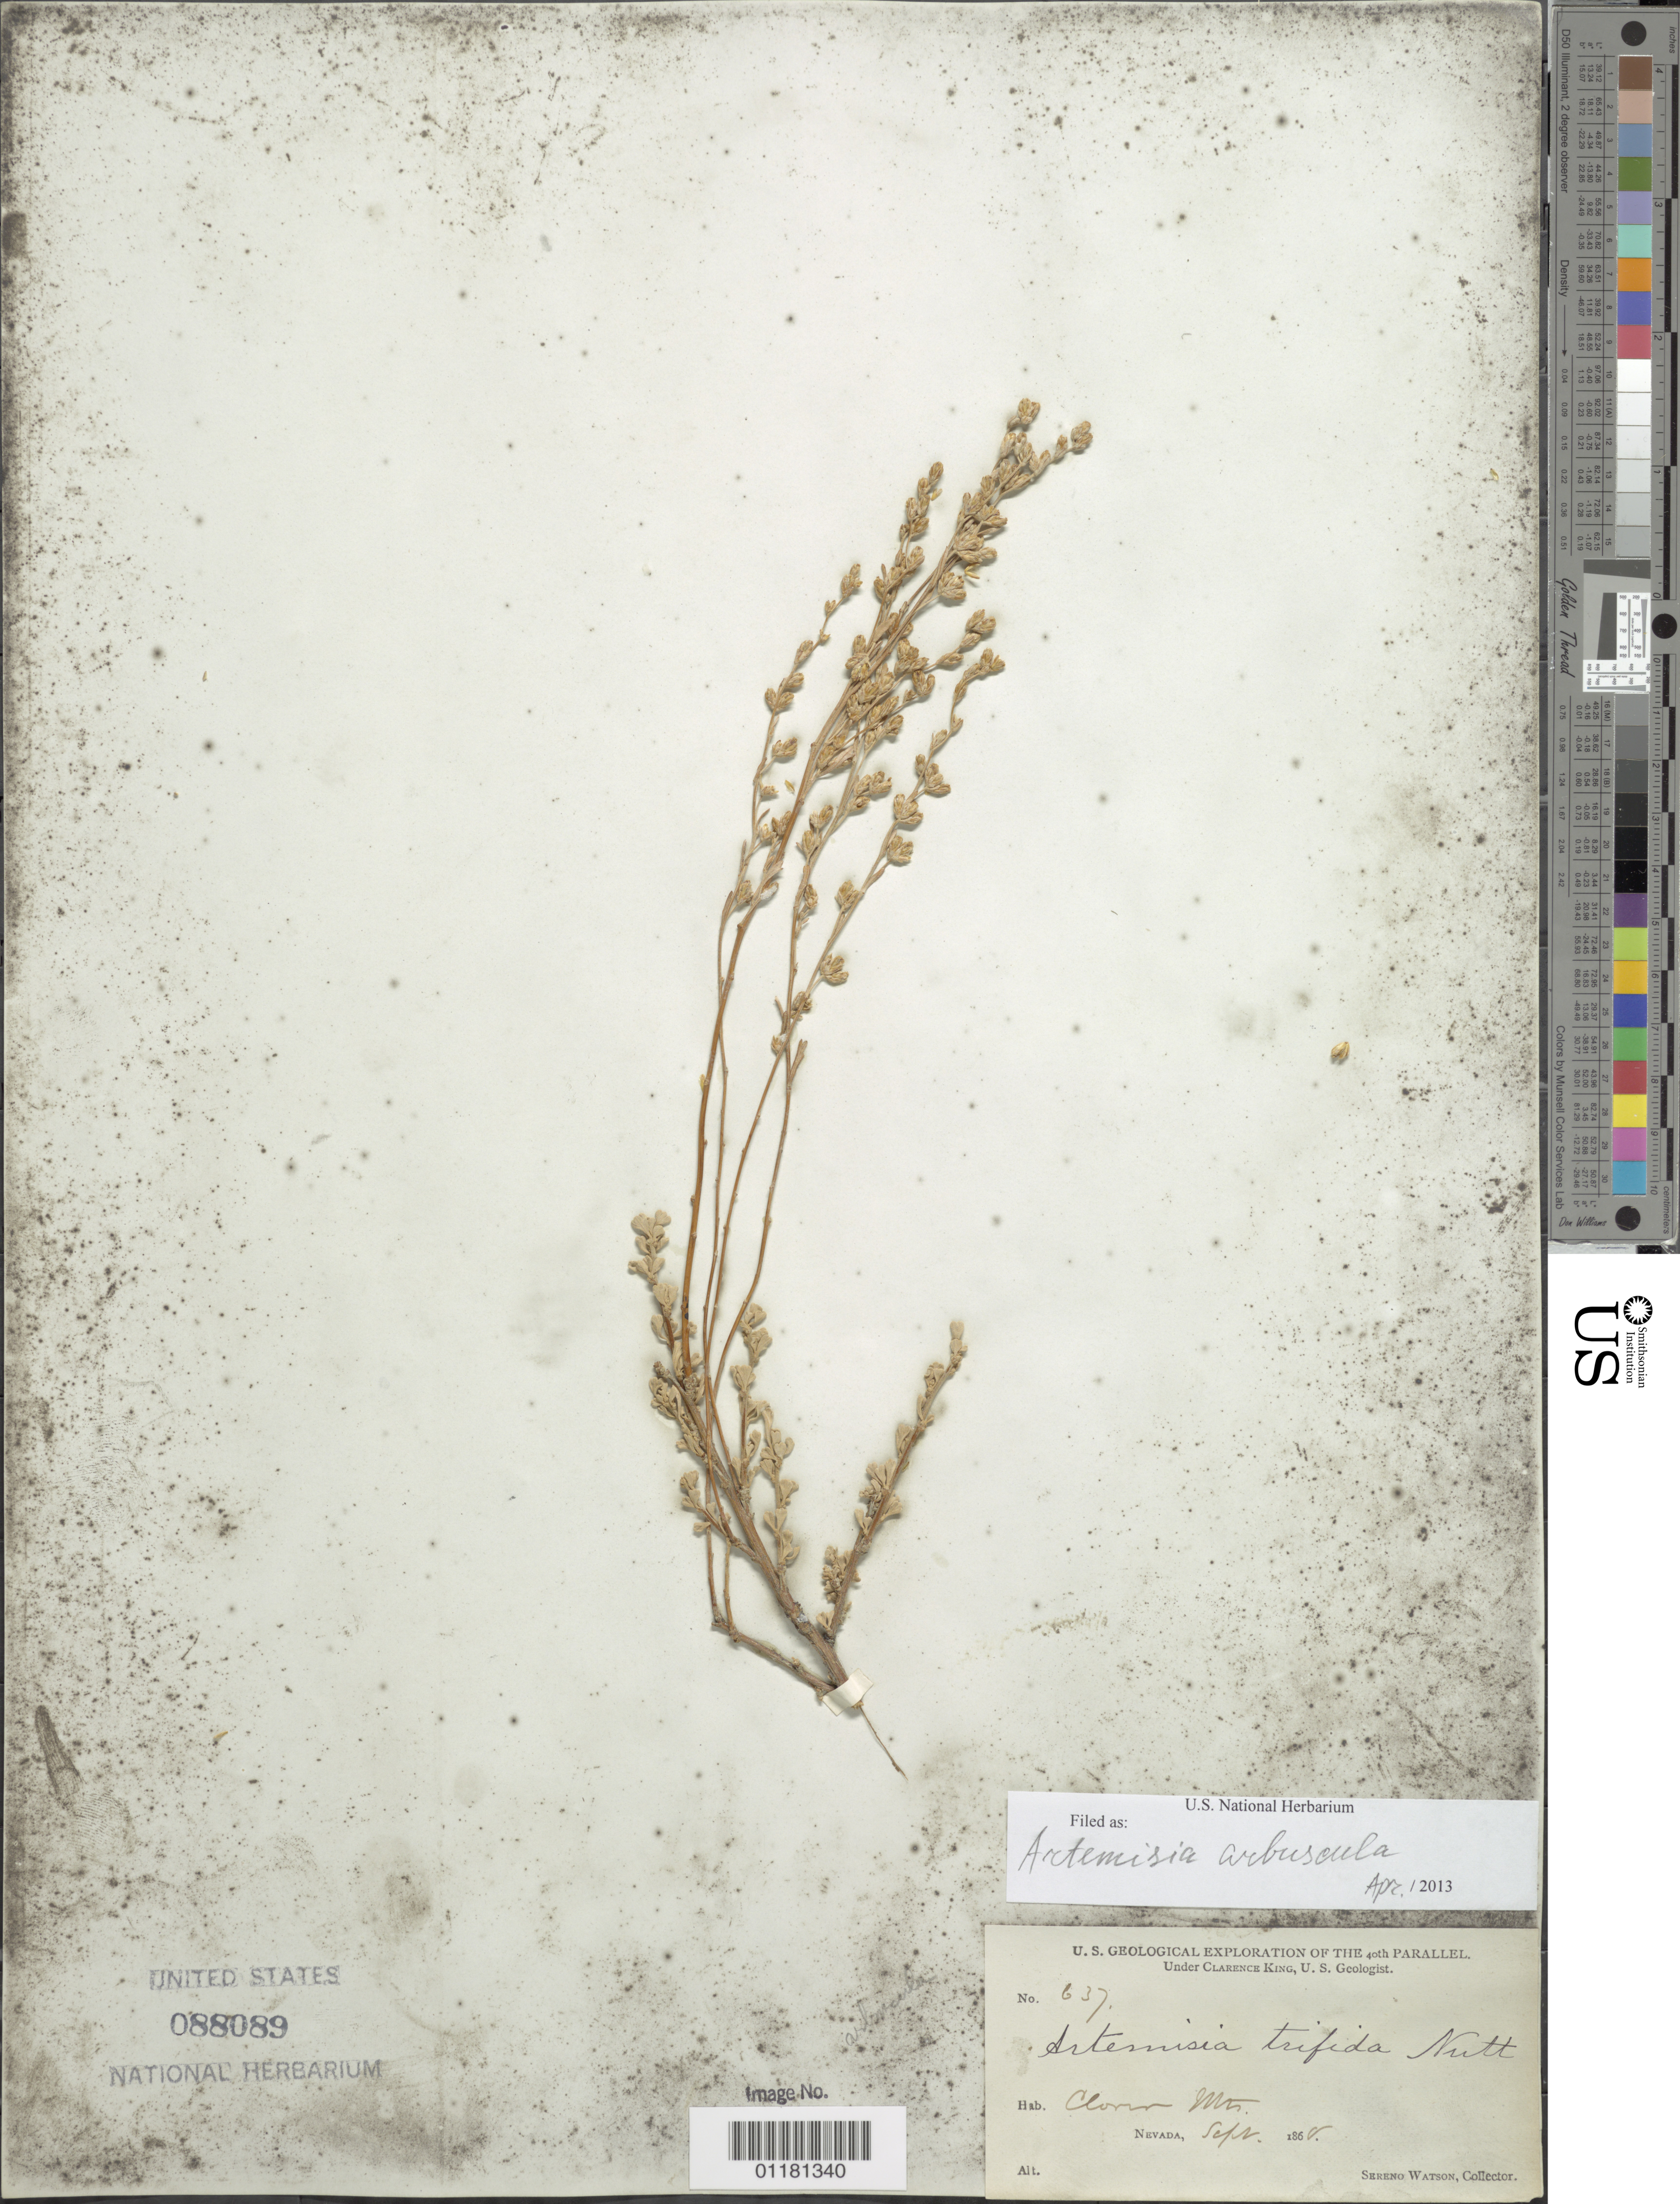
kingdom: Plantae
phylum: Tracheophyta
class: Magnoliopsida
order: Asterales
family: Asteraceae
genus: Artemisia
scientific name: Artemisia arbuscula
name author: Nutt.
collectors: S. Watson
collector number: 637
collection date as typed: Sep 1868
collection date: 1868-09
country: United States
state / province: Nevada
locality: Clover Mountains.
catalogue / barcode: US 88089